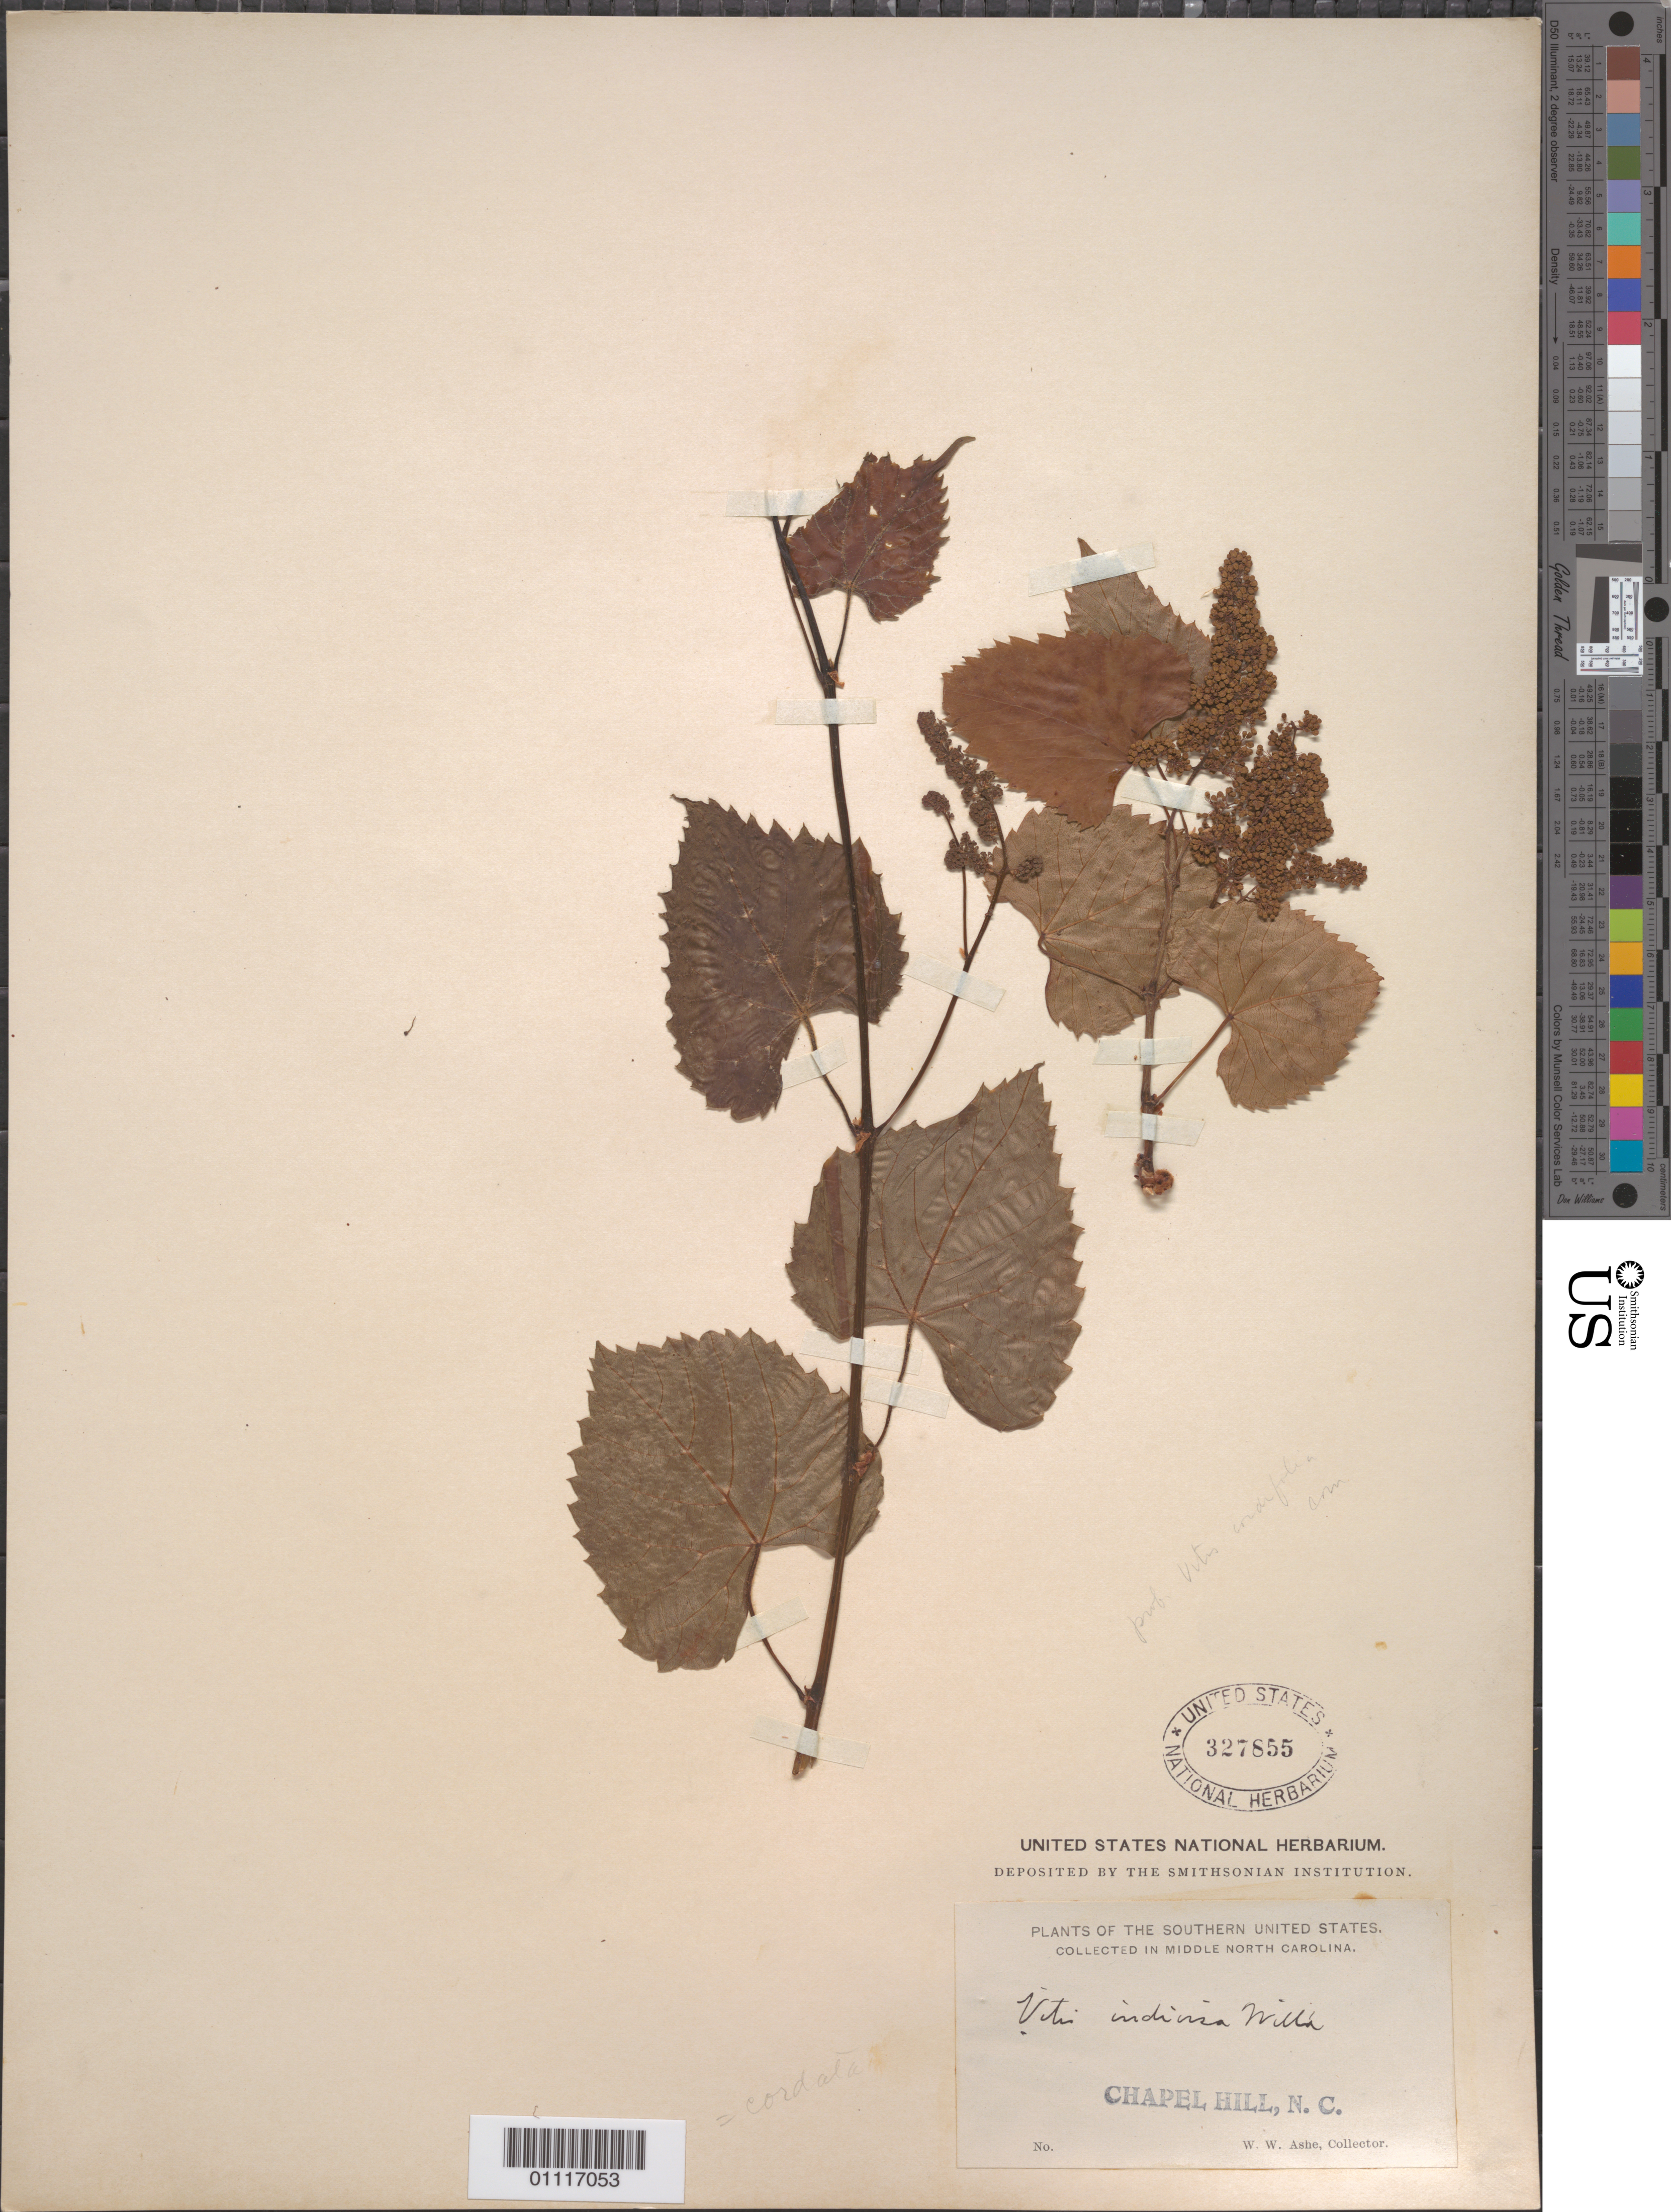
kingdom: Plantae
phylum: Tracheophyta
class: Magnoliopsida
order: Vitales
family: Vitaceae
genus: Vitis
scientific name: Vitis cordifolia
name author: Michx.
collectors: W. W. Ashe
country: United States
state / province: North Carolina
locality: Chapel Hill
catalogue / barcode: US 327855